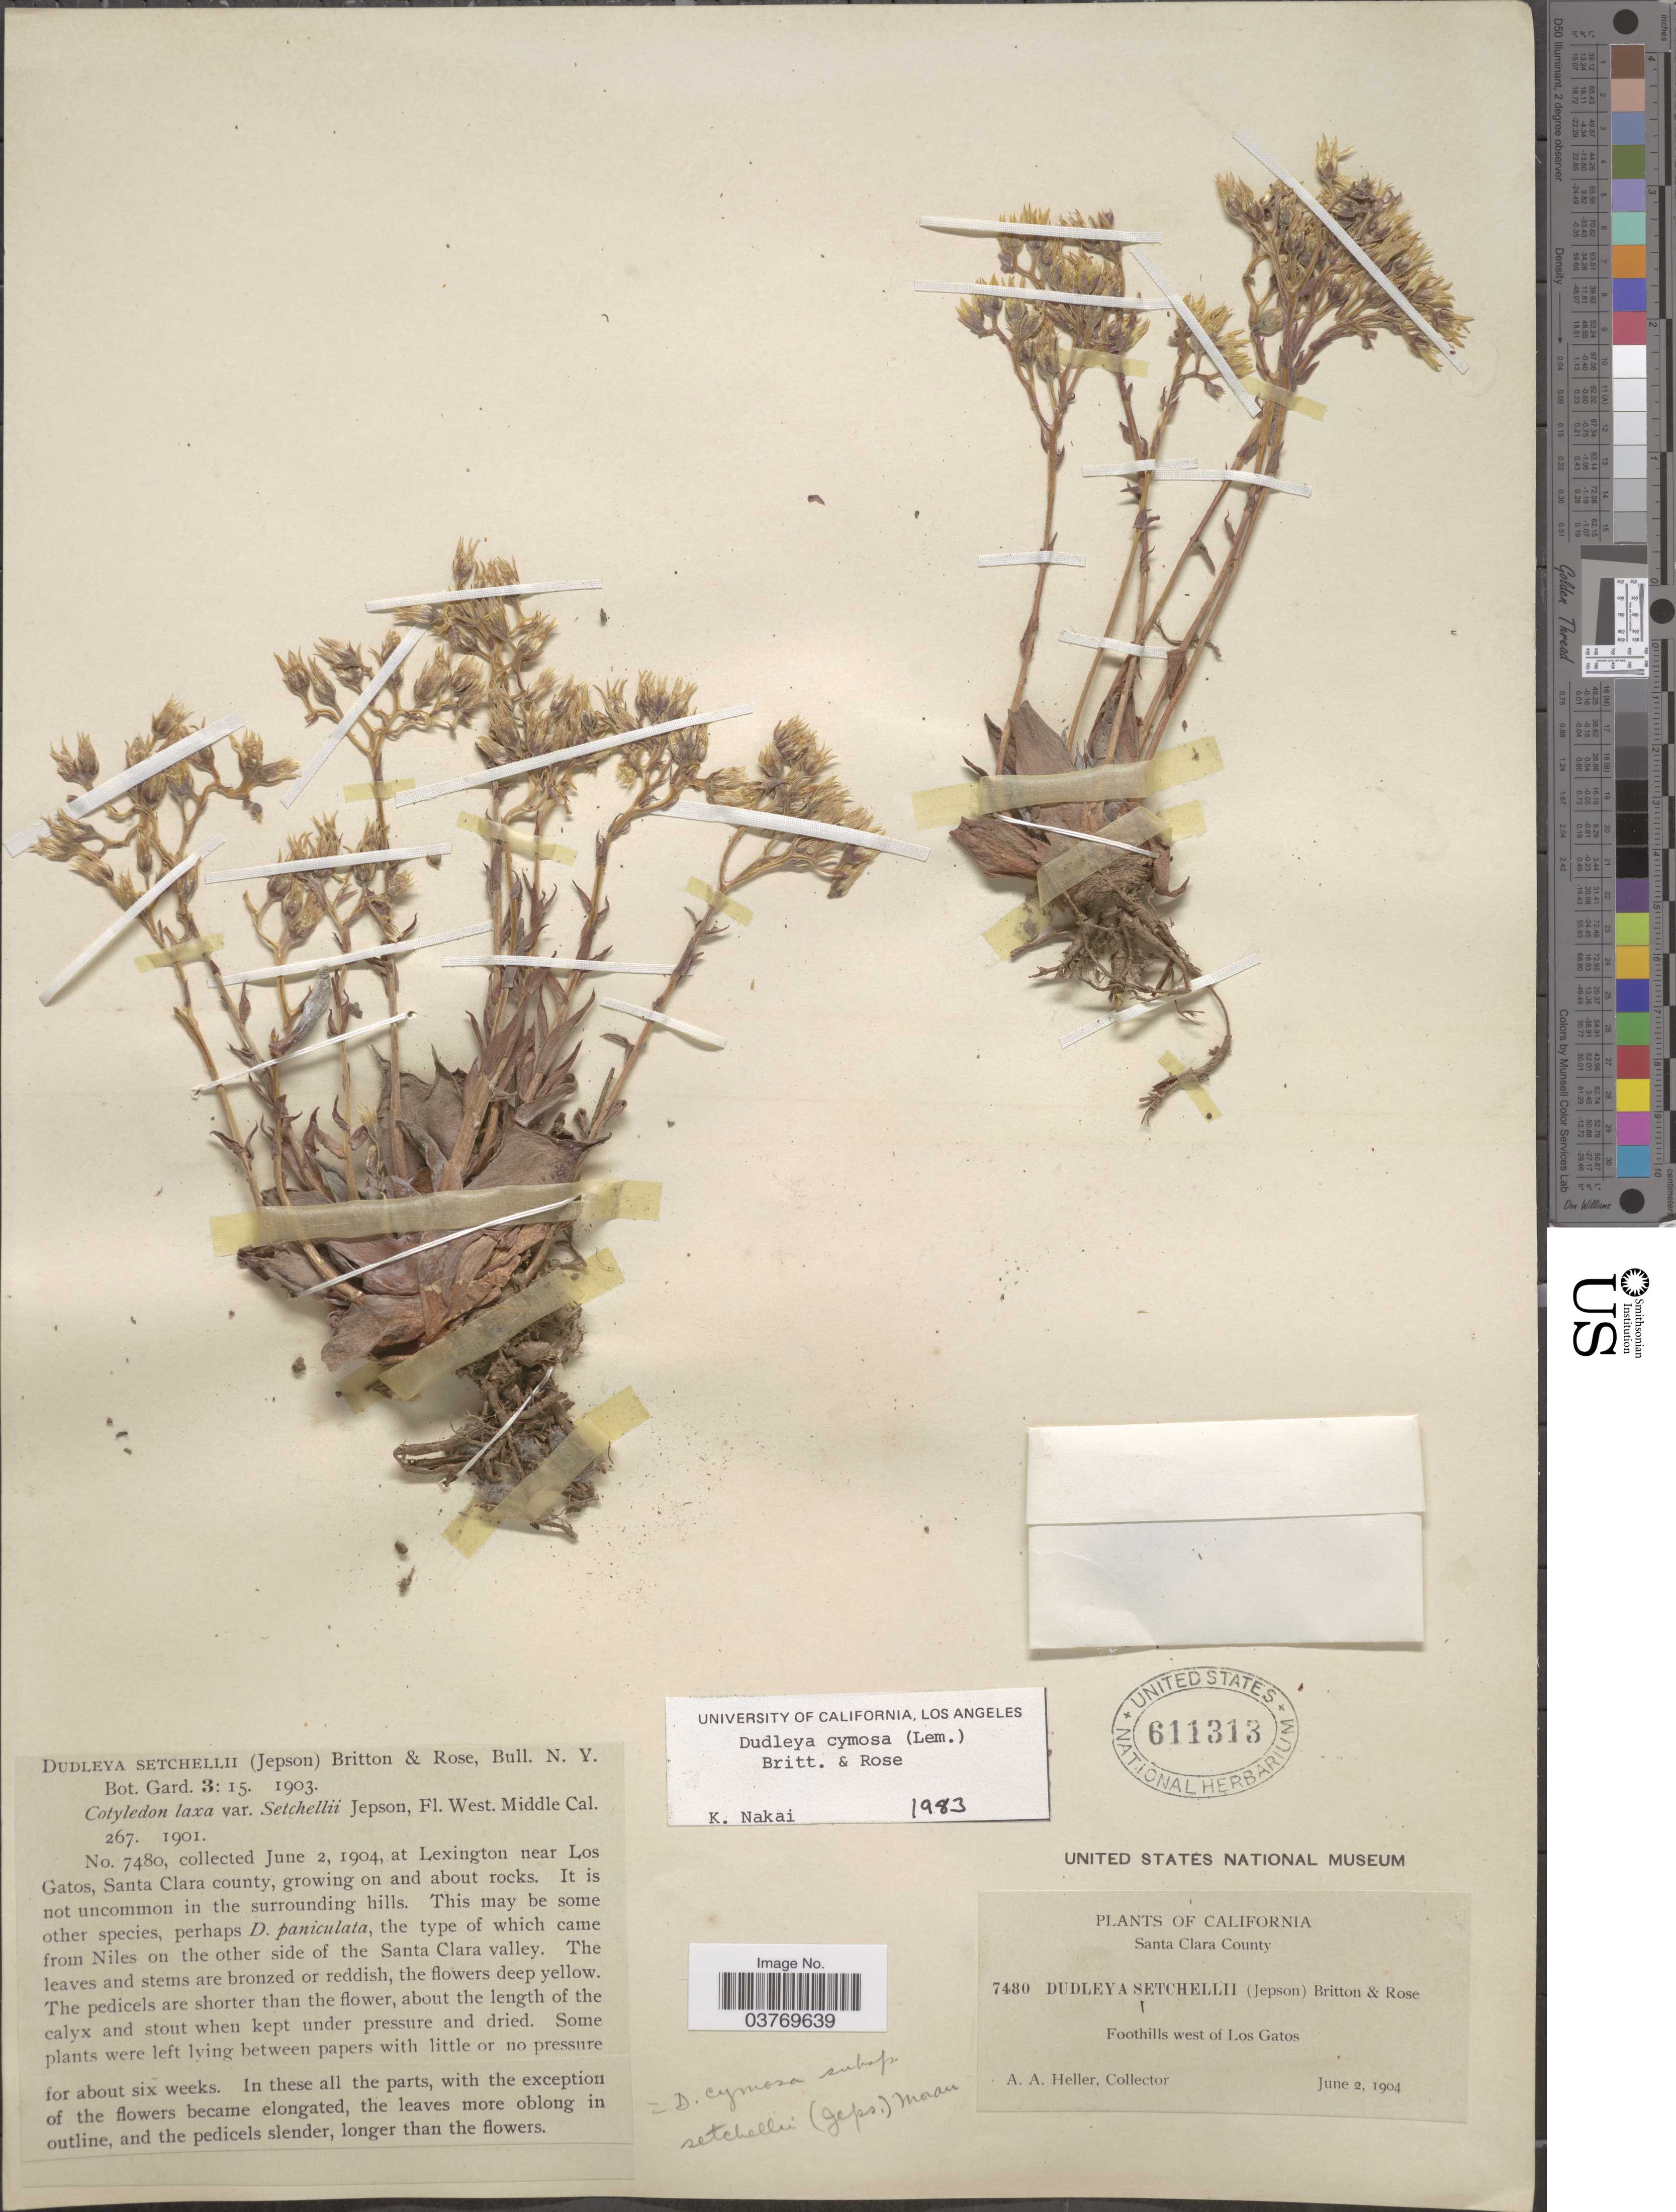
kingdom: Plantae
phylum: Tracheophyta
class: Magnoliopsida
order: Saxifragales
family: Crassulaceae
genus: Dudleya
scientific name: Dudleya cymosa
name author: (Lem.) Britton & Rose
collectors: A. A. Heller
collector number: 7480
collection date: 1904-06-02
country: United States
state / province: California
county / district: Santa Clara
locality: Santa Clara County. Foothills west of Los Gatos. Lexington near Los Gatos.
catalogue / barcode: US 611313